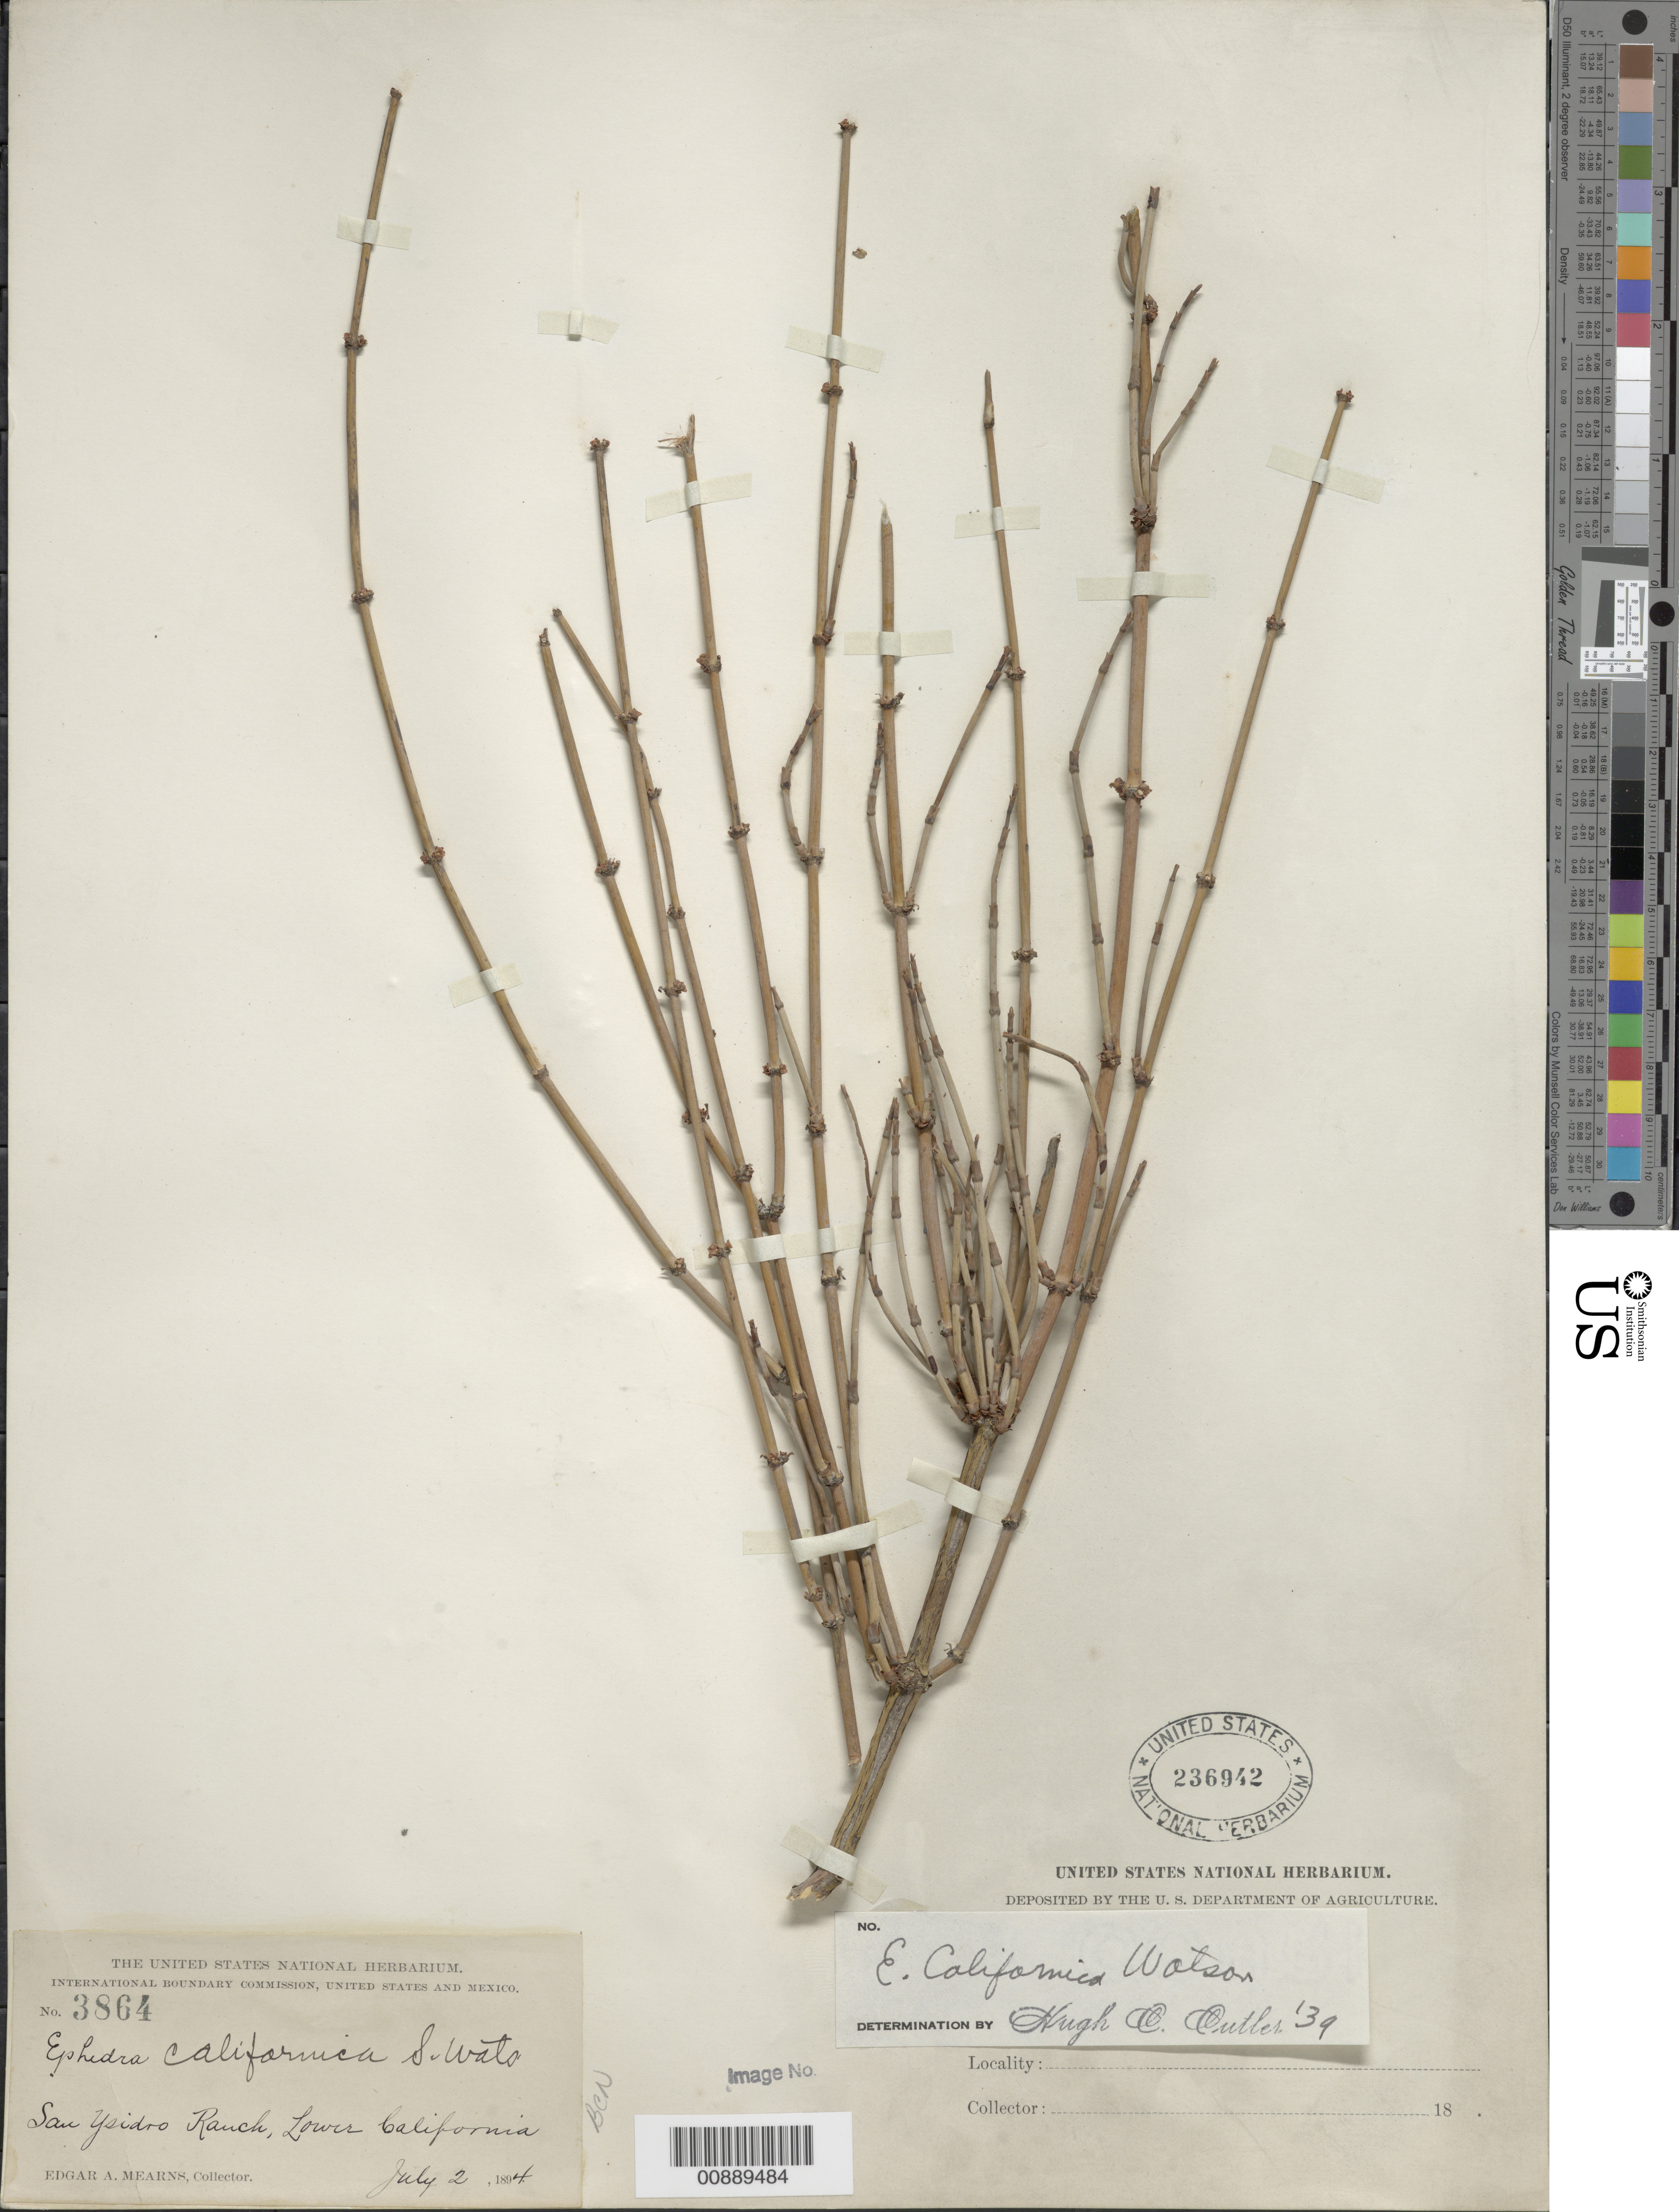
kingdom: Plantae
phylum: Tracheophyta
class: Gnetopsida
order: Ephedrales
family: Ephedraceae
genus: Ephedra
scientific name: Ephedra californica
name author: S. Watson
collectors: E. A. Mearns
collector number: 3864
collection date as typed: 02 Jul 1894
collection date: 1894-07-02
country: Mexico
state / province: Baja California Norte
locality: San Ysidro Ranch, Baja California.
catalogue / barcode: US 236942